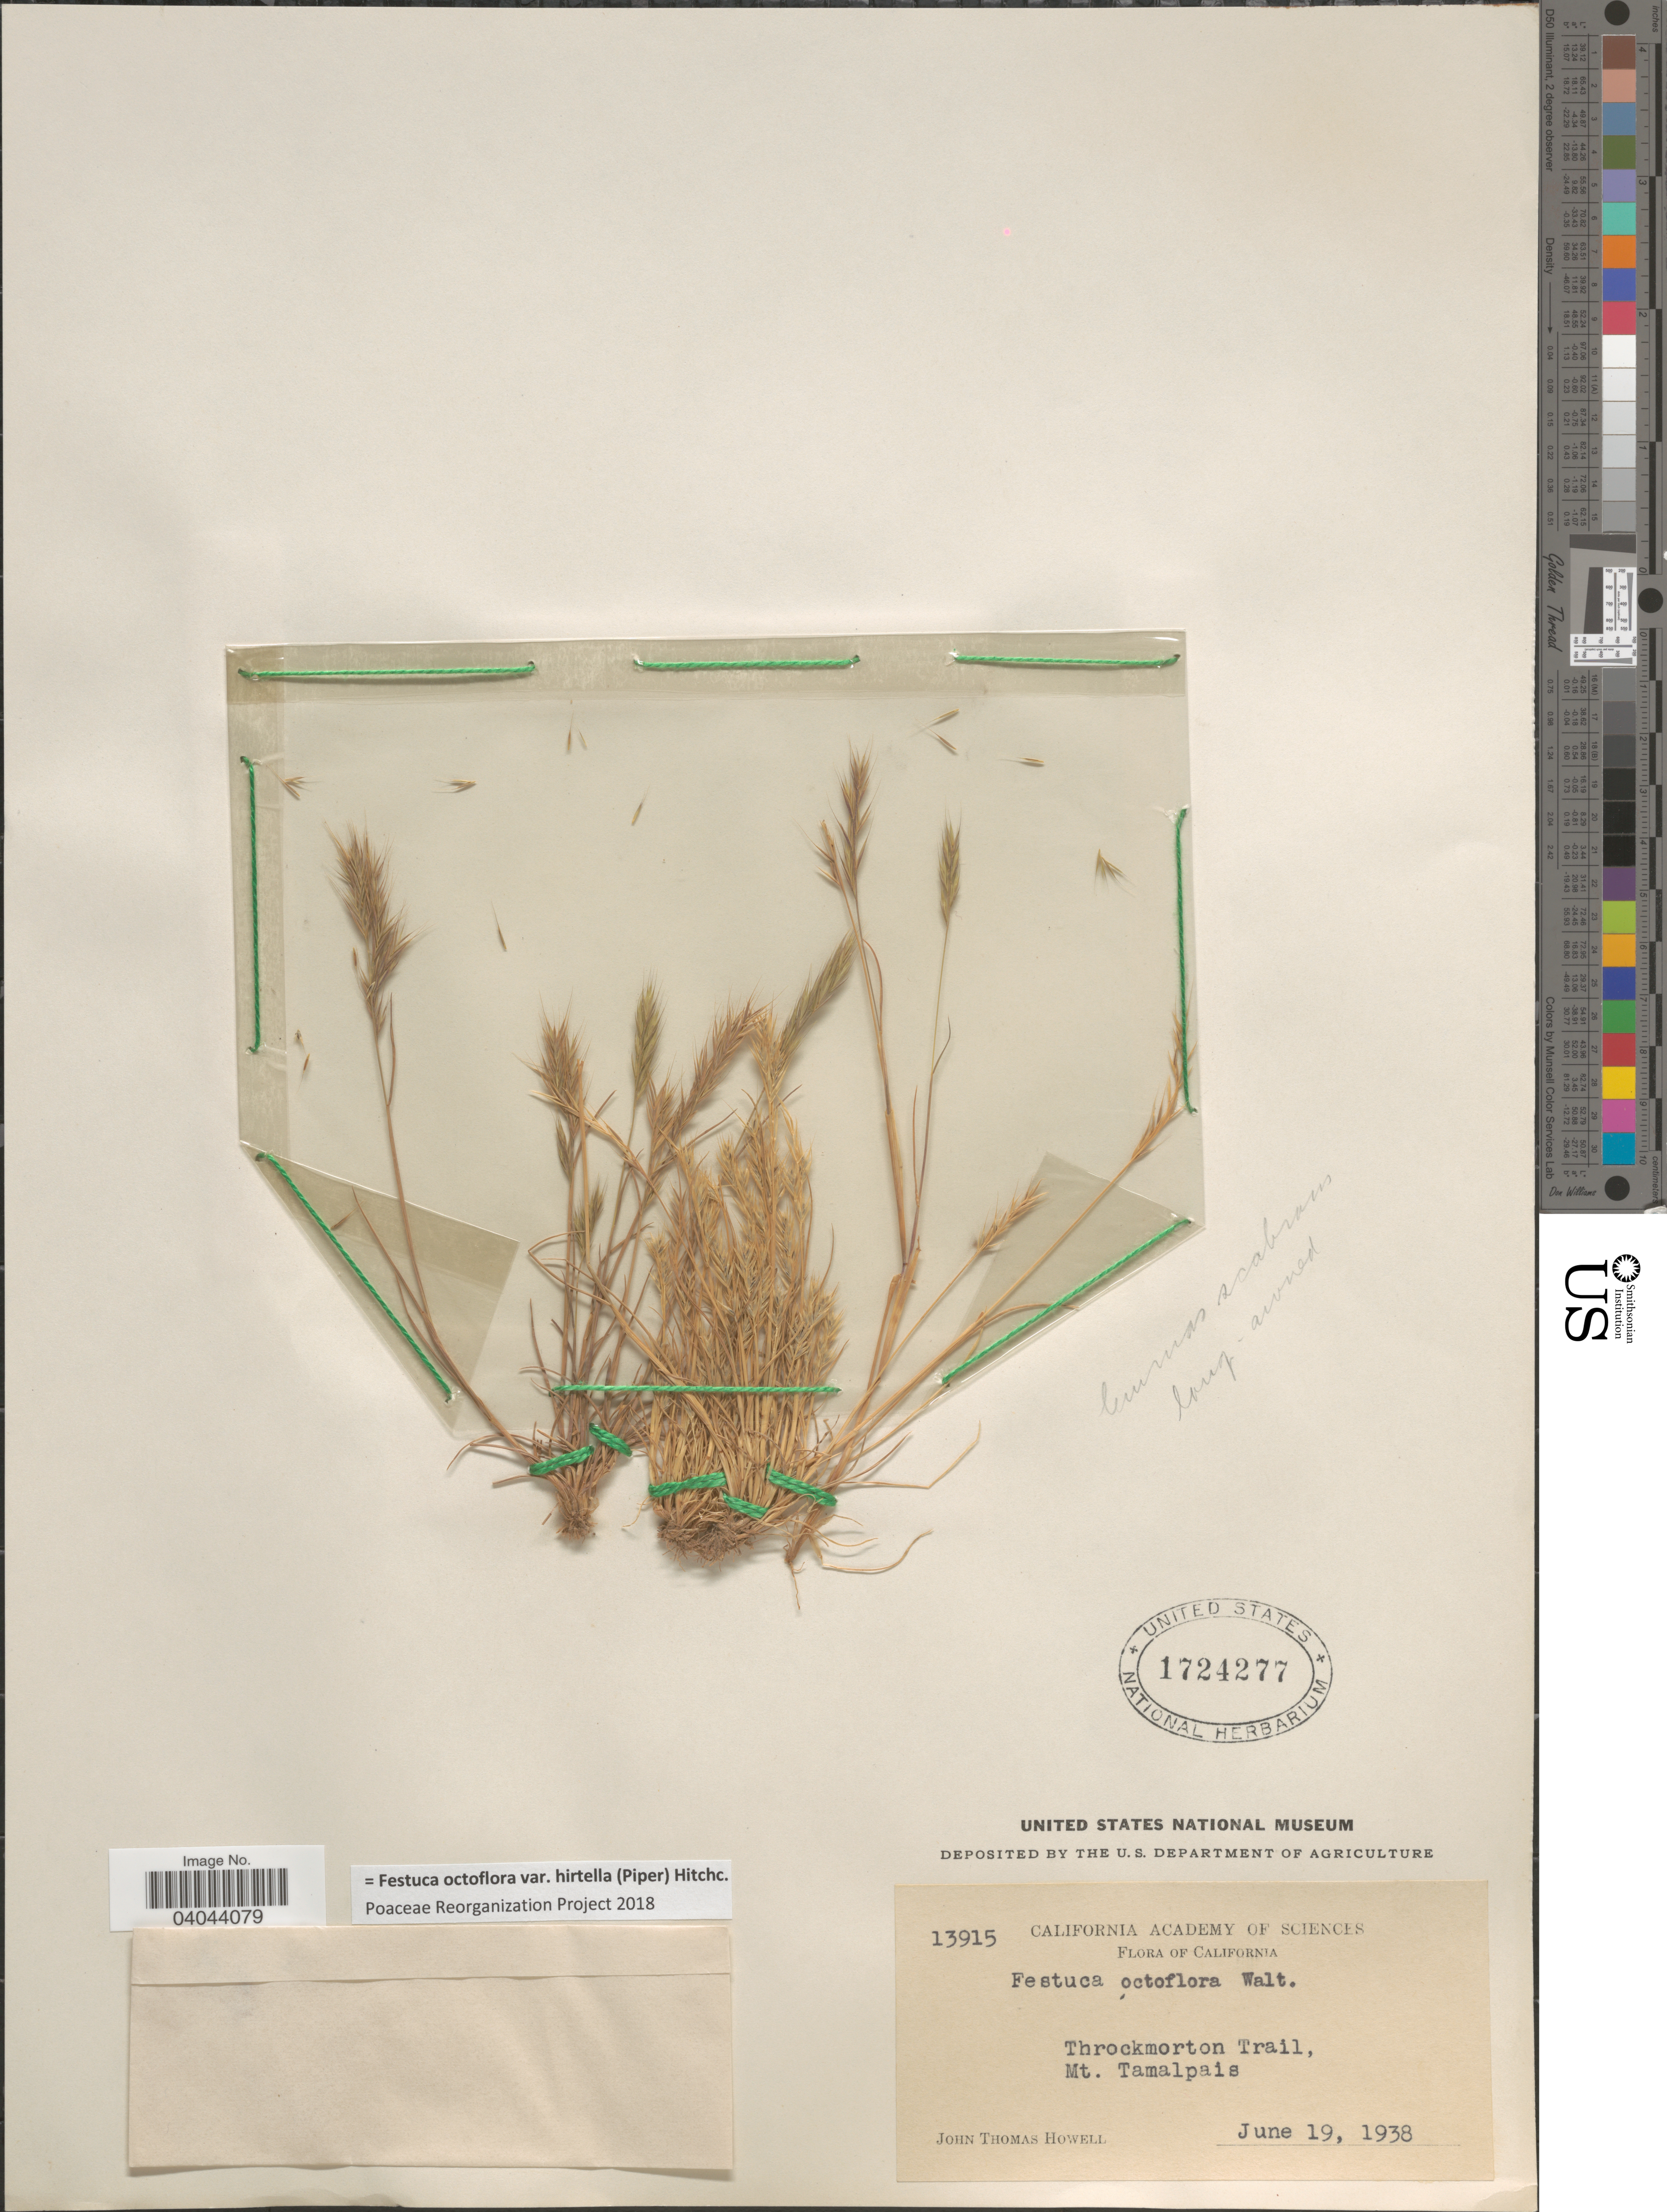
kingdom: Plantae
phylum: Tracheophyta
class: Liliopsida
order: Poales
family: Poaceae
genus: Festuca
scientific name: Festuca octoflora var. hirtella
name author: Piper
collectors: J. T. Howell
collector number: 13915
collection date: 1938-06-19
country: United States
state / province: California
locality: Throckmorton Trail, Mt. Tamalpais.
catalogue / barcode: US 1724277